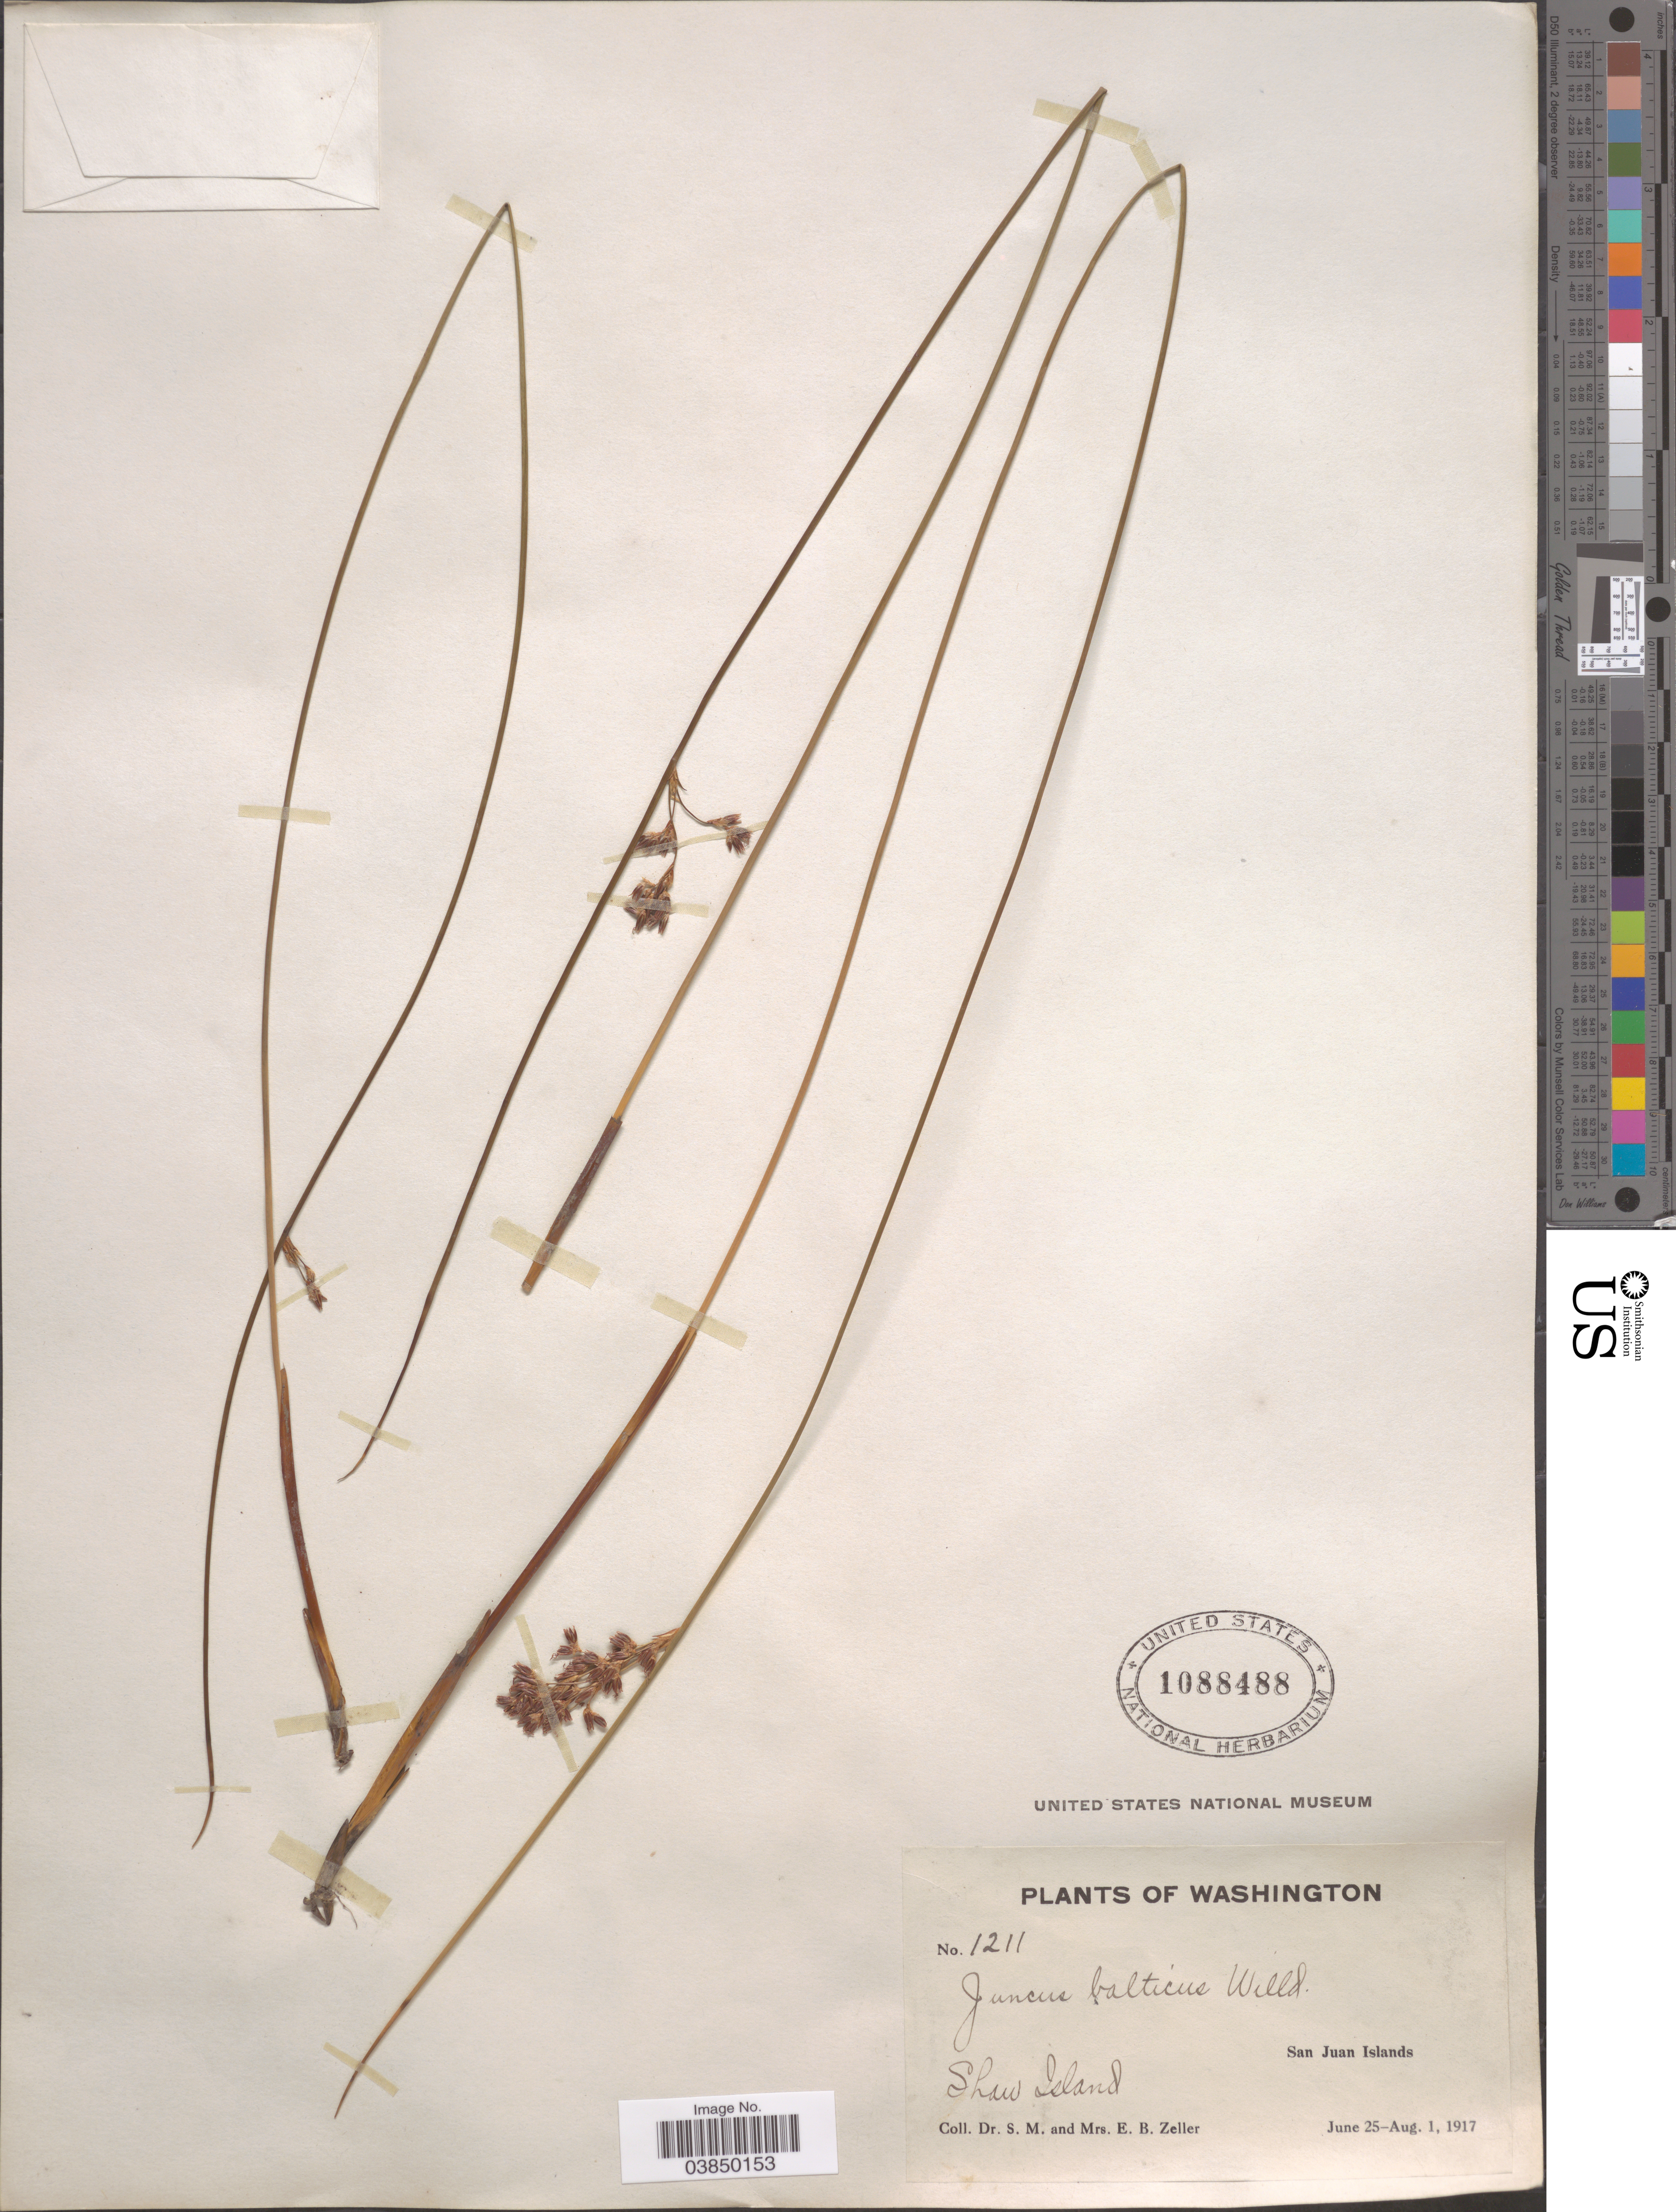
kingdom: Plantae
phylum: Tracheophyta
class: Liliopsida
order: Poales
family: Juncaceae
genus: Juncus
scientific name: Juncus balticus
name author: Willd.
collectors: S. Zeller & E. Zeller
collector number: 1211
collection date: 1917-06-25/1917-08-01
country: United States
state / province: Washington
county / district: San Juan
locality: Shaw Island. San Juan Islands.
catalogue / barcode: US 1088488